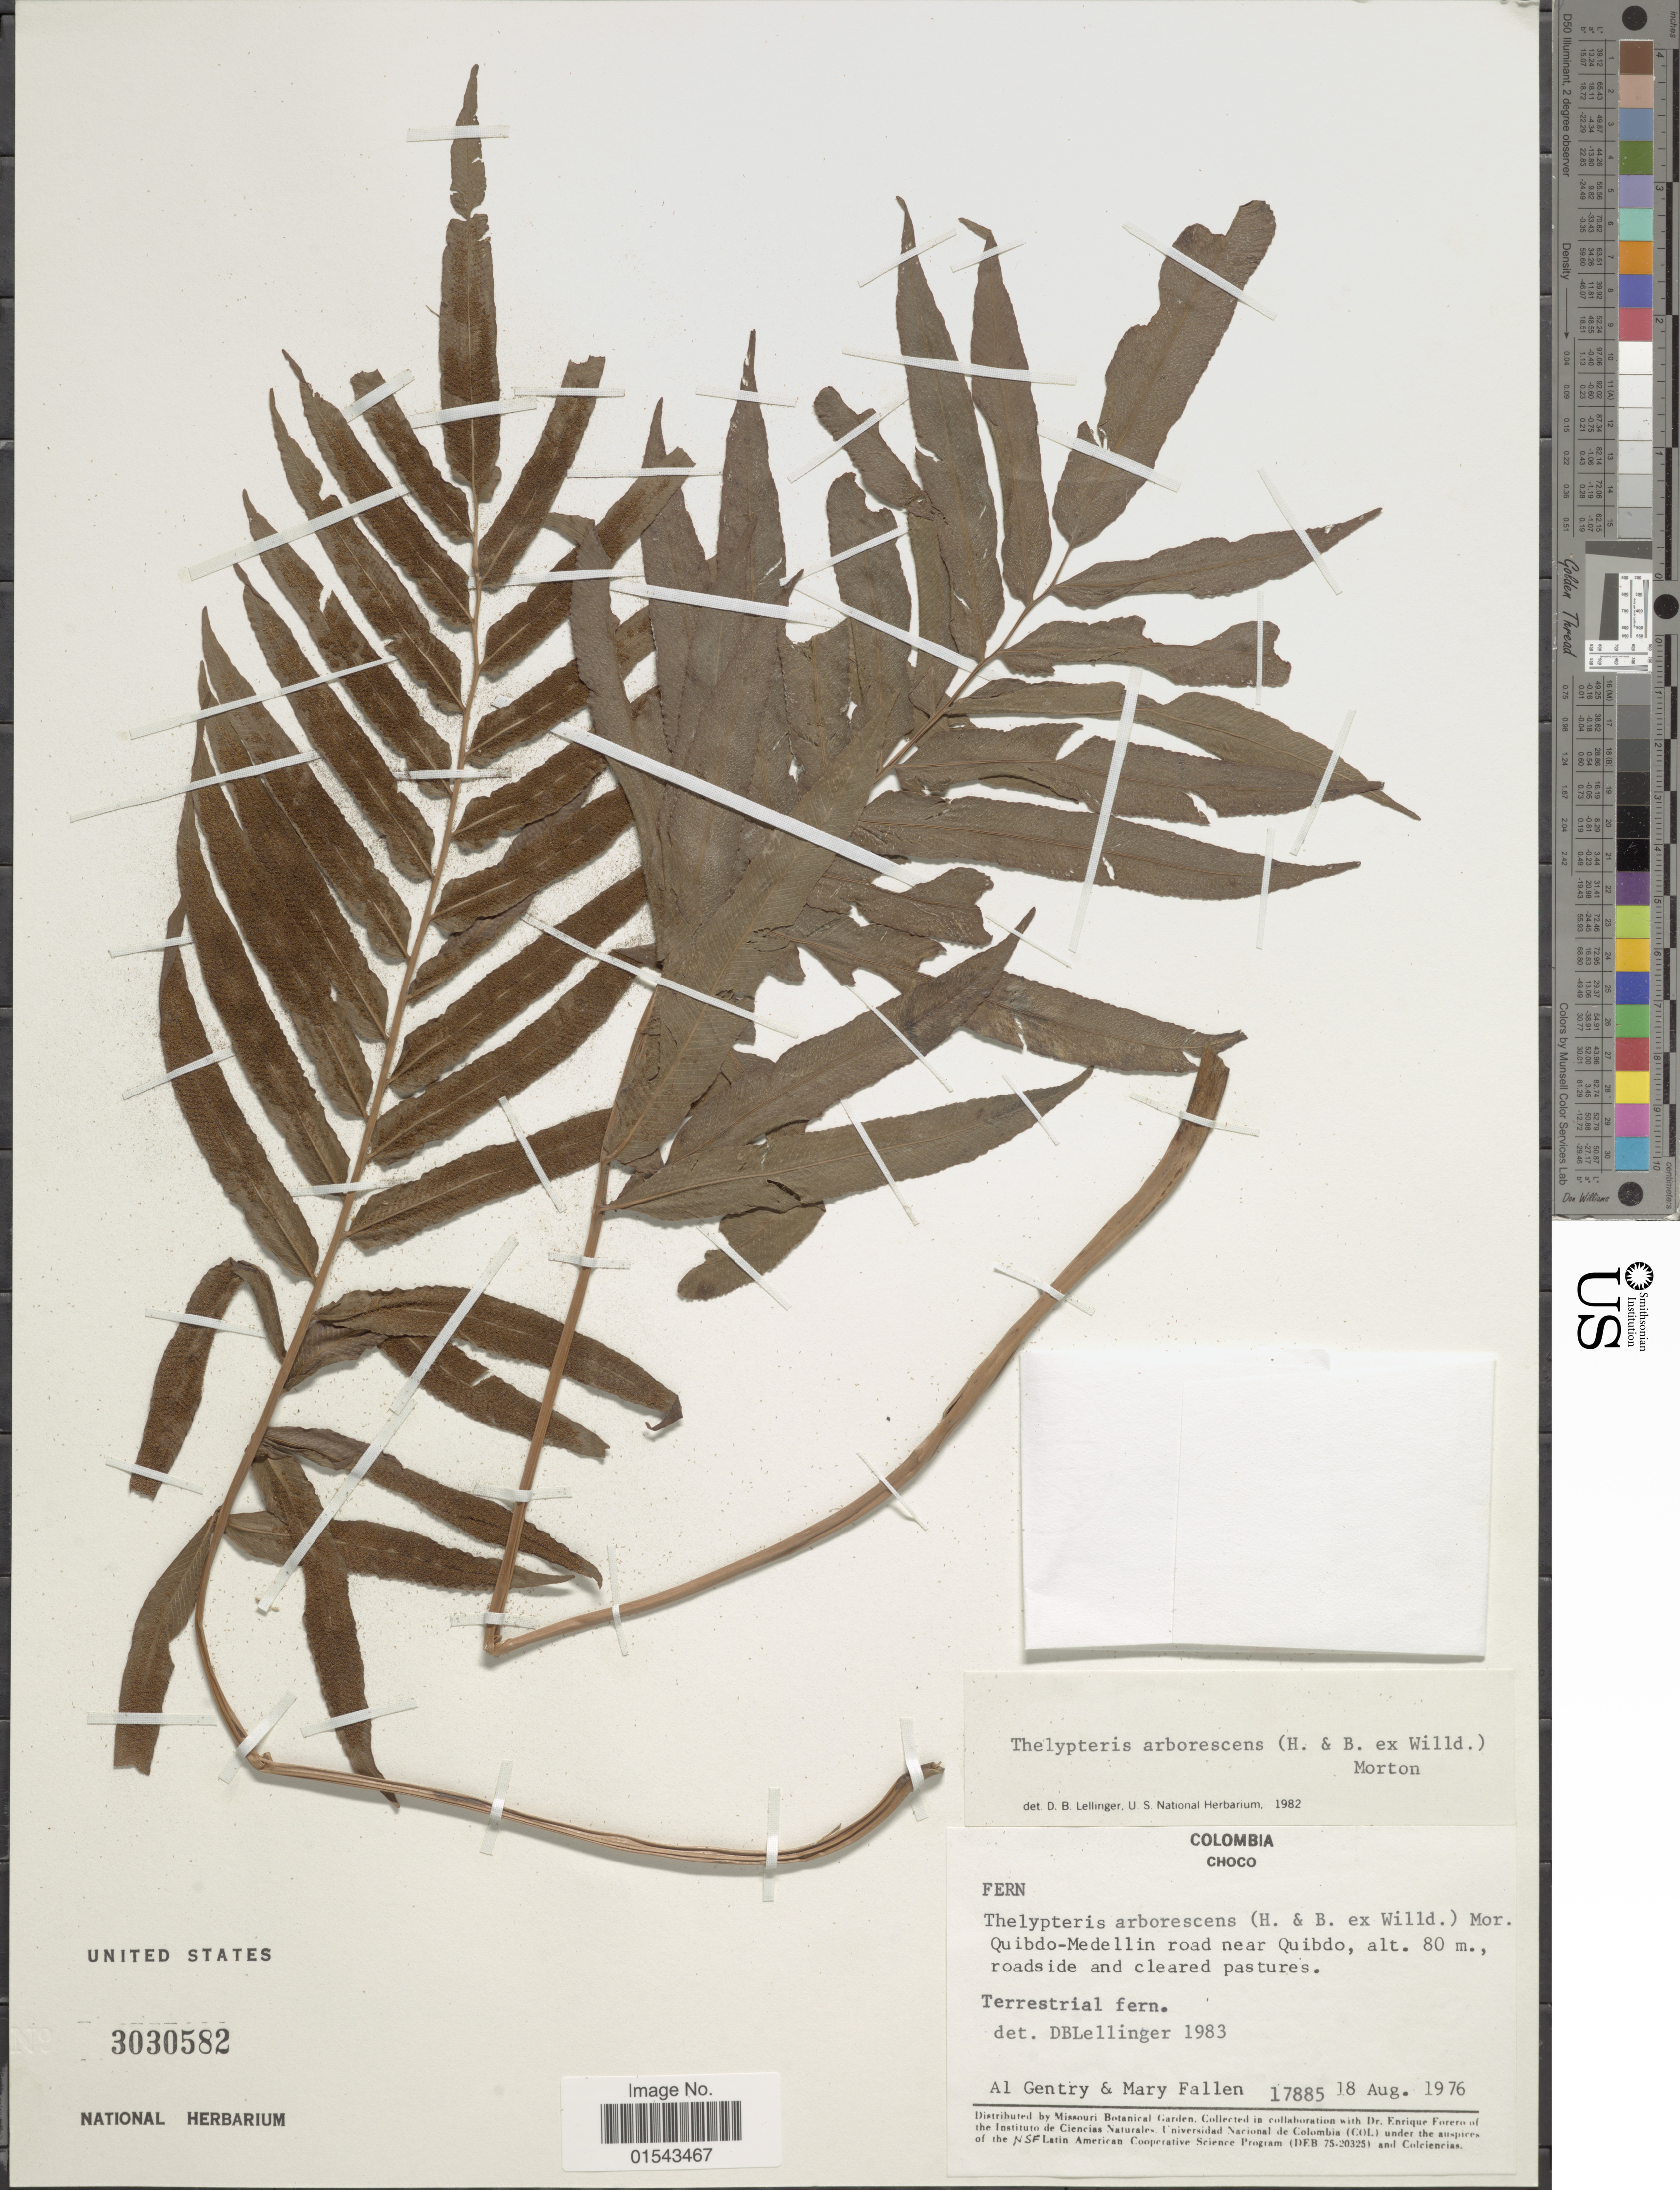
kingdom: Plantae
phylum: Tracheophyta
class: Polypodiopsida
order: Polypodiales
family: Thelypteridaceae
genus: Meniscium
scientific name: Meniscium arborescens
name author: Humb. & Bonpl. ex Willd.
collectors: A. H. Gentry & M. Fallen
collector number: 17885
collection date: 1976-08-18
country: Colombia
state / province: Chocó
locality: Quibdo-Medellin road near Quibdo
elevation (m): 80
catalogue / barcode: US 3030582